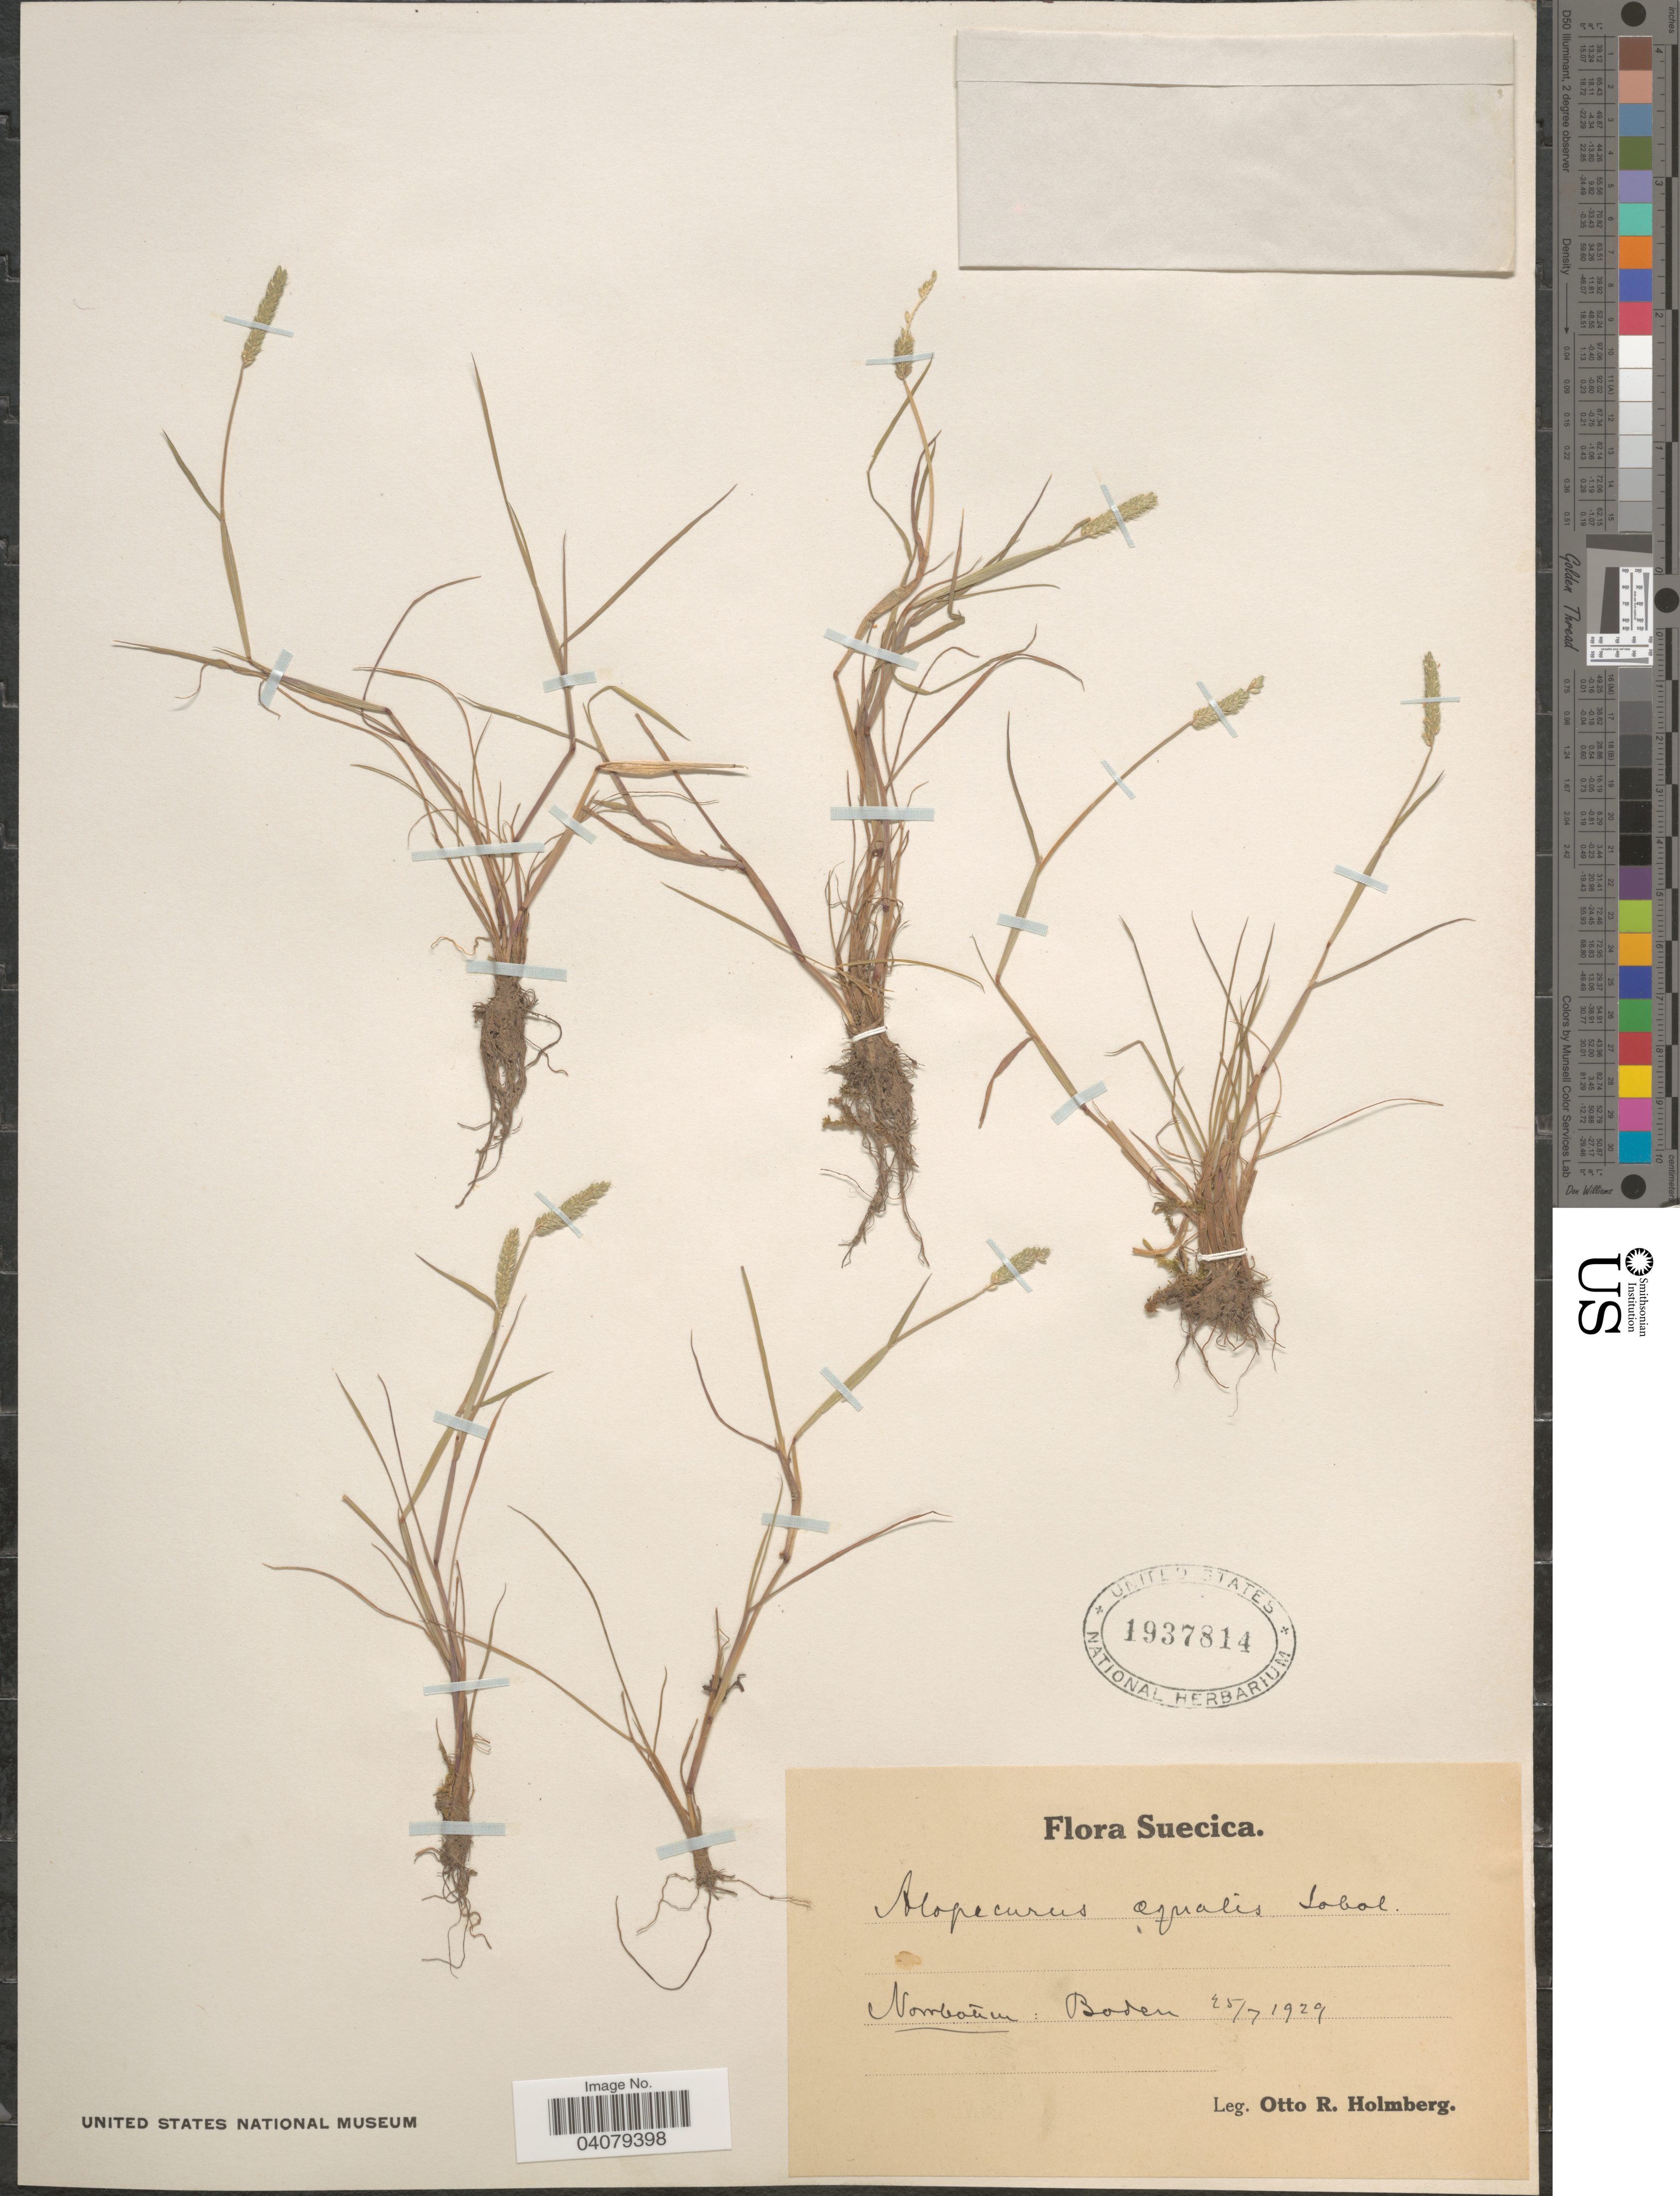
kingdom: Plantae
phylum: Tracheophyta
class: Liliopsida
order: Poales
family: Poaceae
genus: Alopecurus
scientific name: Alopecurus arundinaceus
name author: Poir.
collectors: O. Holmberg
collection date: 1929-07-25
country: Sweden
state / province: Norrbotten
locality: Boden.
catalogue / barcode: US 1937814